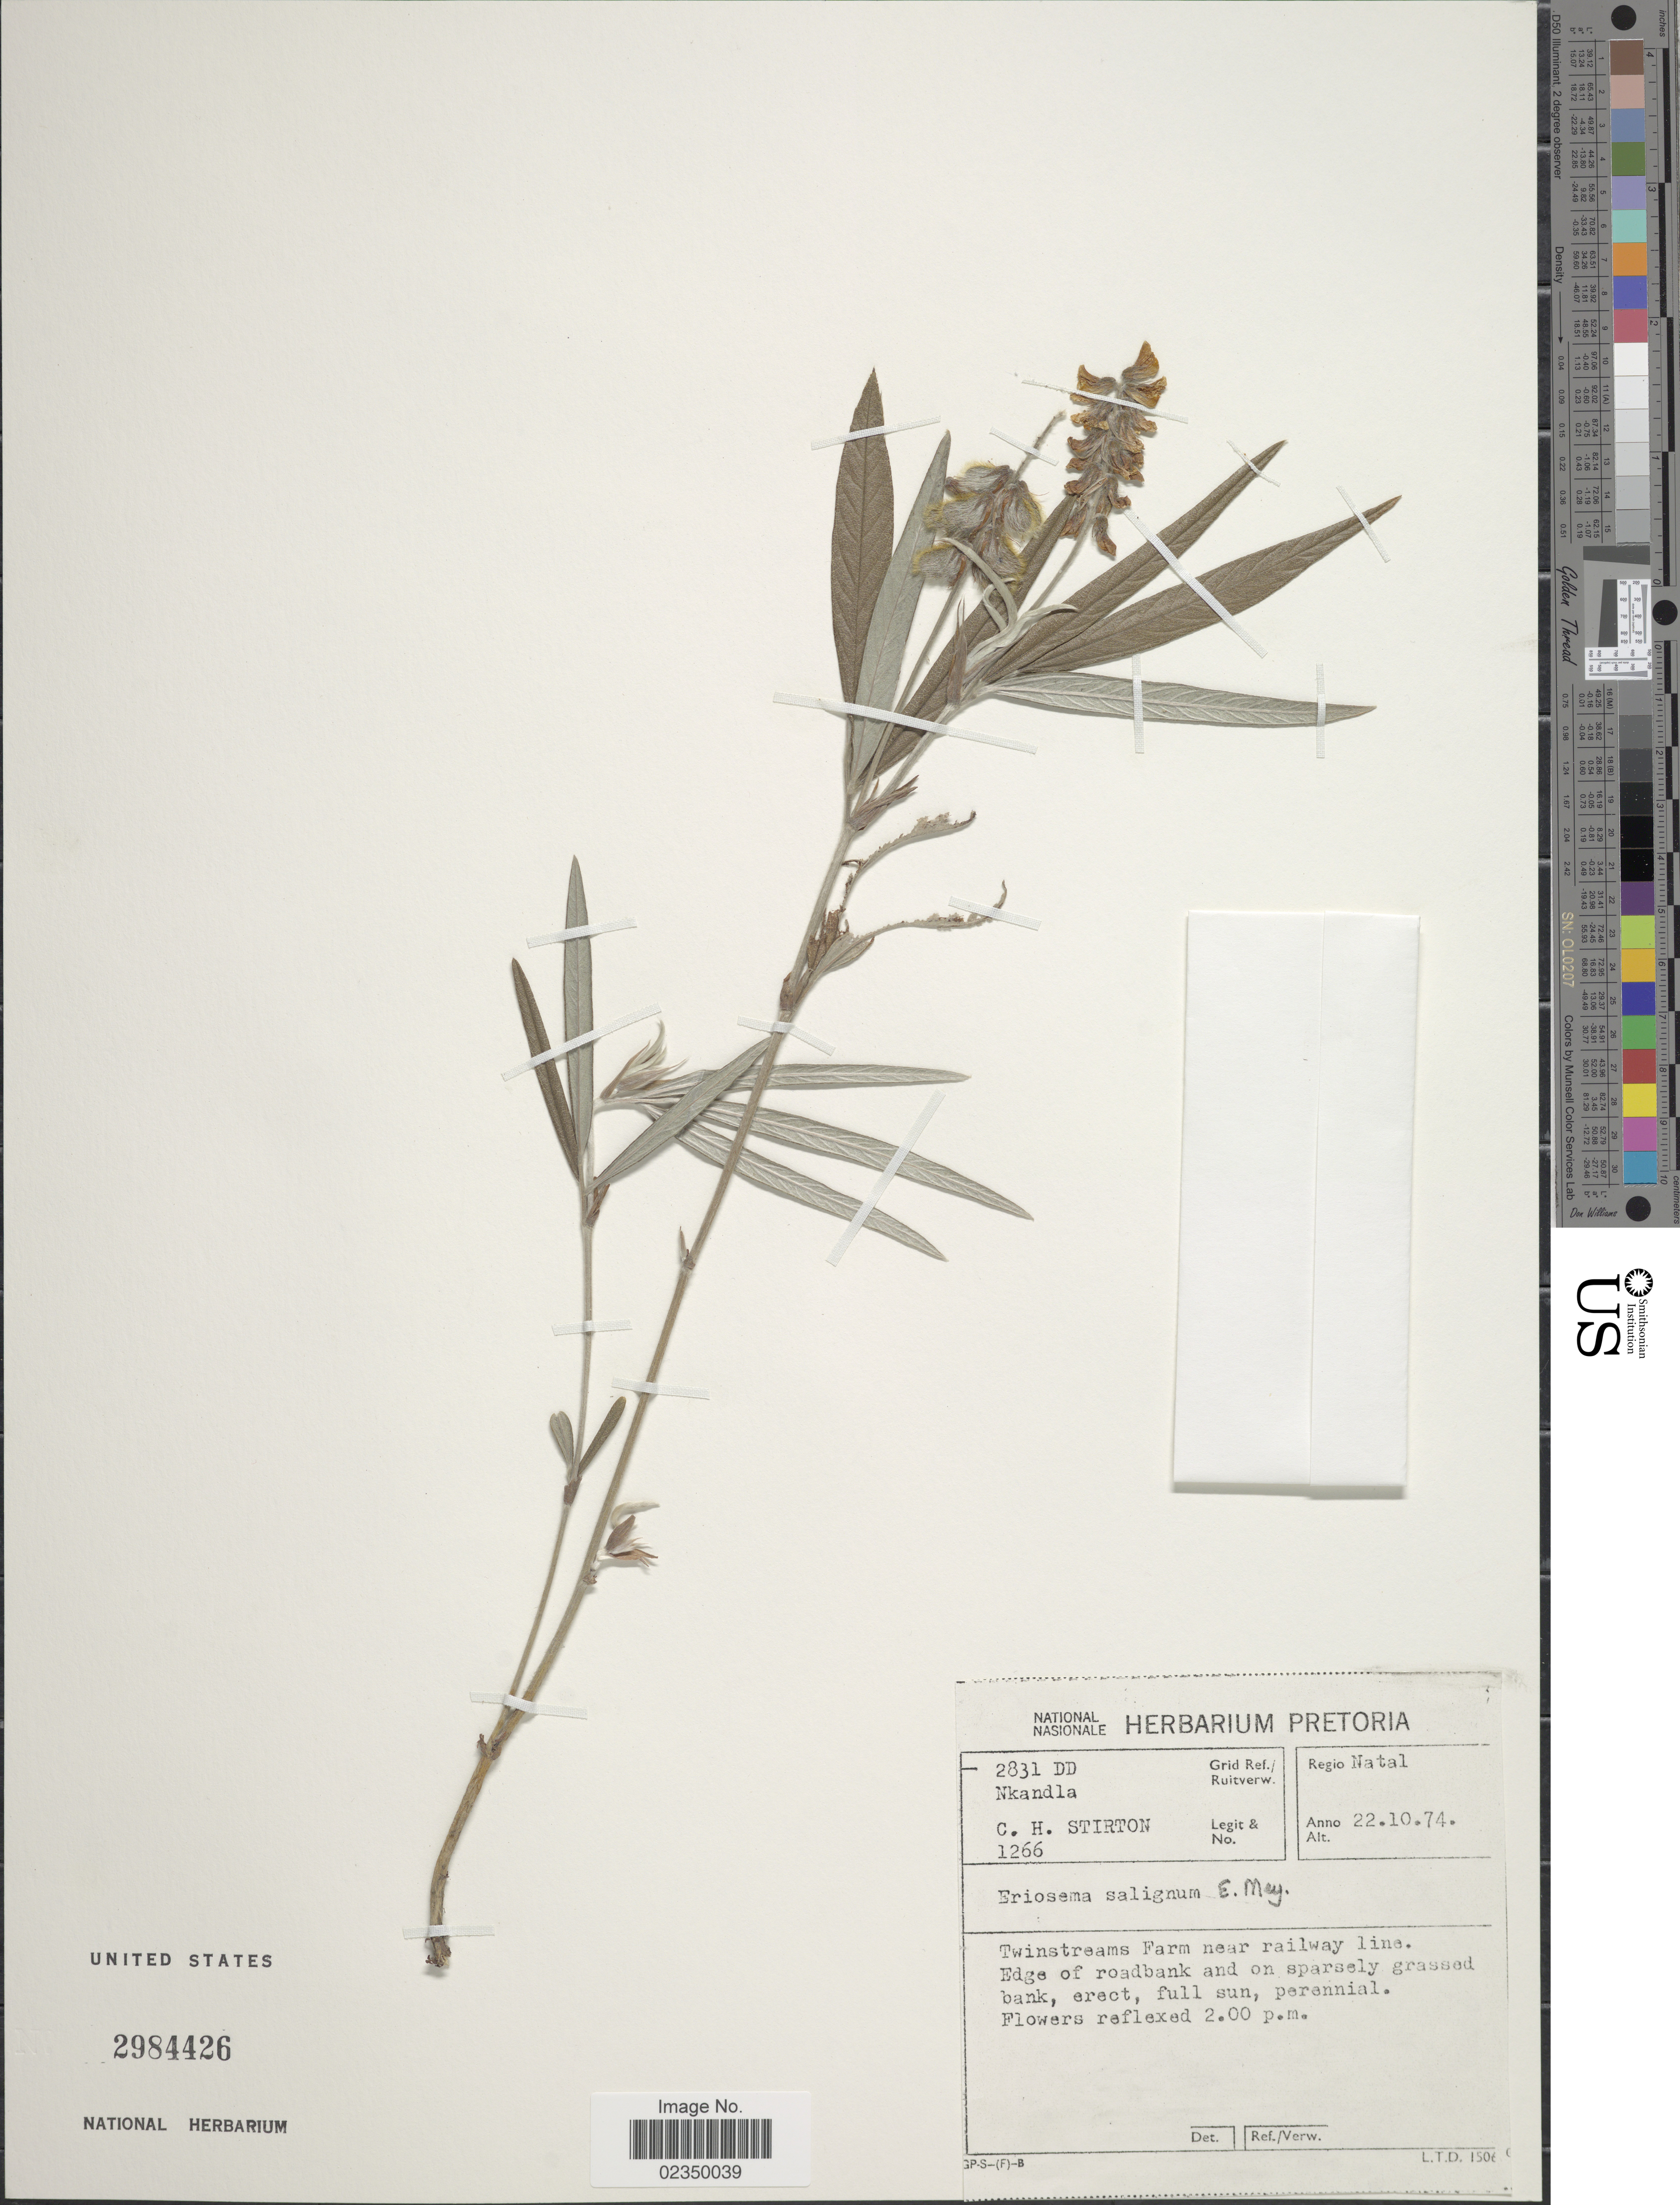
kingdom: Plantae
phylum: Tracheophyta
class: Magnoliopsida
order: Fabales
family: Fabaceae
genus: Eriosema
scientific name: Eriosema salignum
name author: E. Mey.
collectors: C. H. Stirton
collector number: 1266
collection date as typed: Transcribed d/m/y: 22/10/74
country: South Africa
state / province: KwaZulu-Natal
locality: Regio Natal, Twinstreams Farm near railway line, Edge of roadbank and on sparsely grassland.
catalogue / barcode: US 2984426